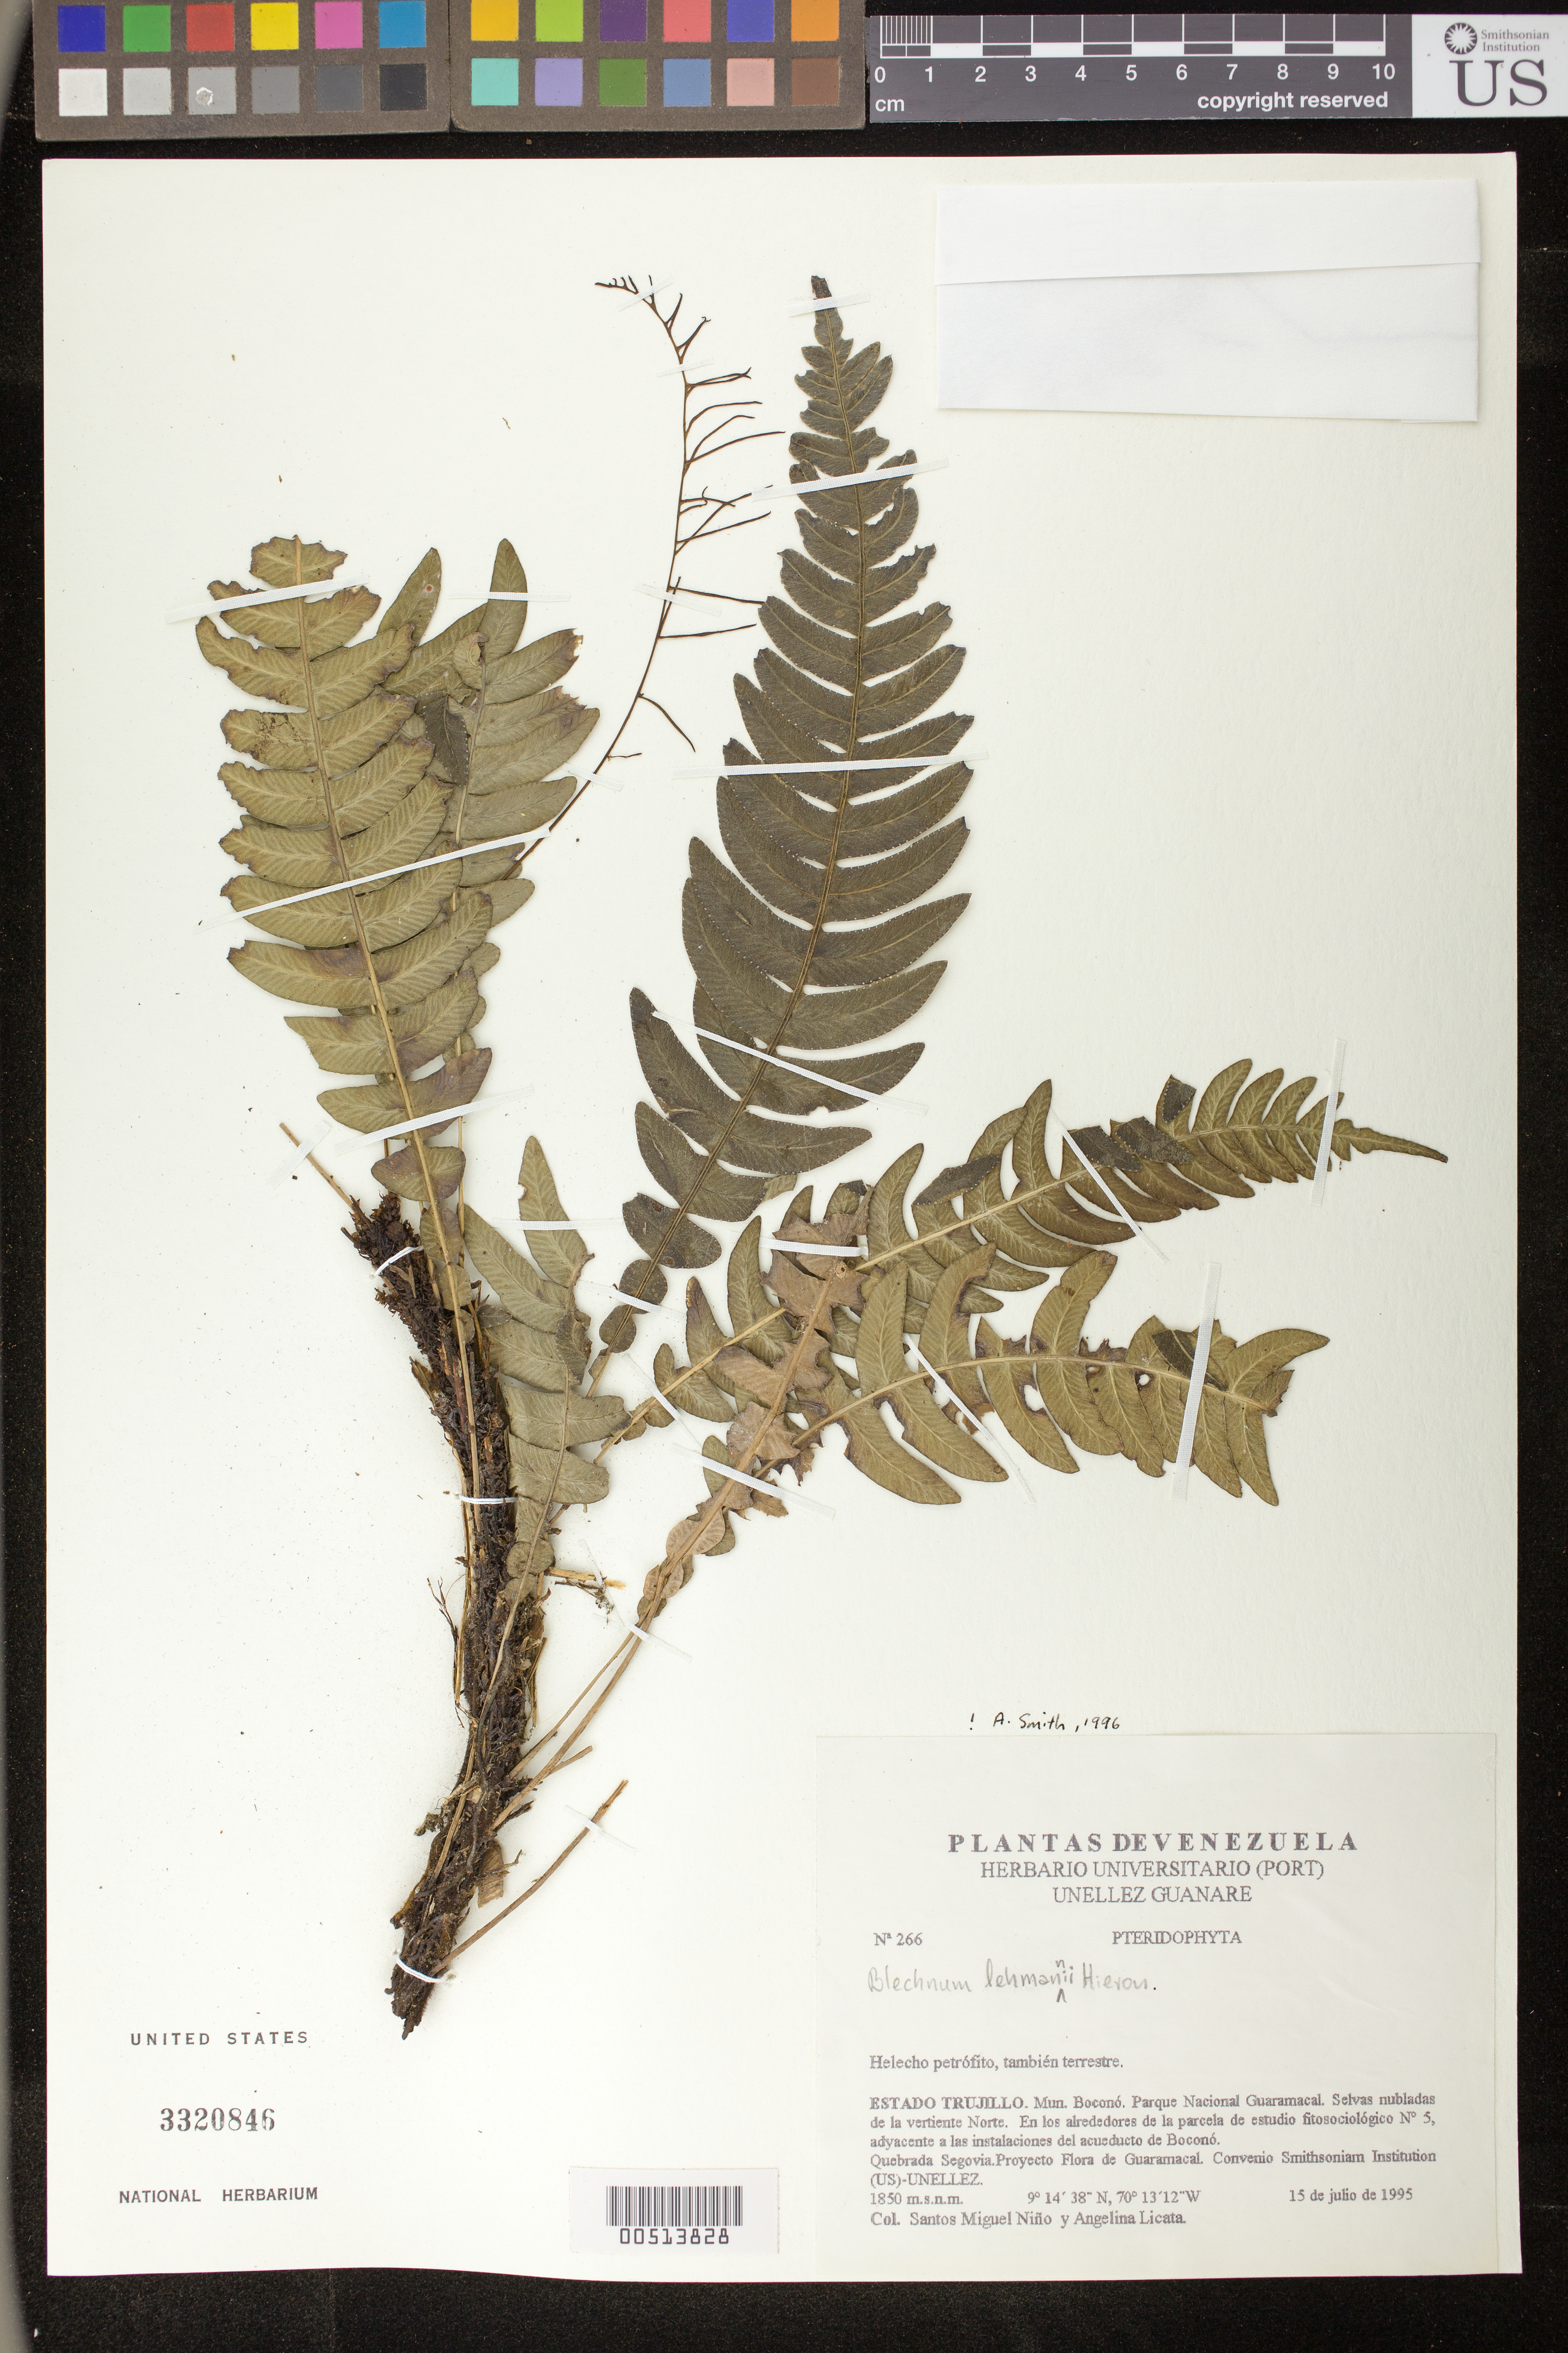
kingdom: Plantae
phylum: Tracheophyta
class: Polypodiopsida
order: Polypodiales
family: Blechnaceae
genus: Blechnum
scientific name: Blechnum lehmannii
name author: Hieron.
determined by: Smith, A.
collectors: S. M. Niño & A. Licata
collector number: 266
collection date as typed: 15 Jul 1995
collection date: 1995-07-15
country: Venezuela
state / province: Trujillo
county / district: Boconó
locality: Parque Nacional Guaramacal, vertiente N, adyacente a las instalaciones del acueducto de Boconó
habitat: Selvas nubladas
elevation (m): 1850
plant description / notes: PORT, US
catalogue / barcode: US 3320846